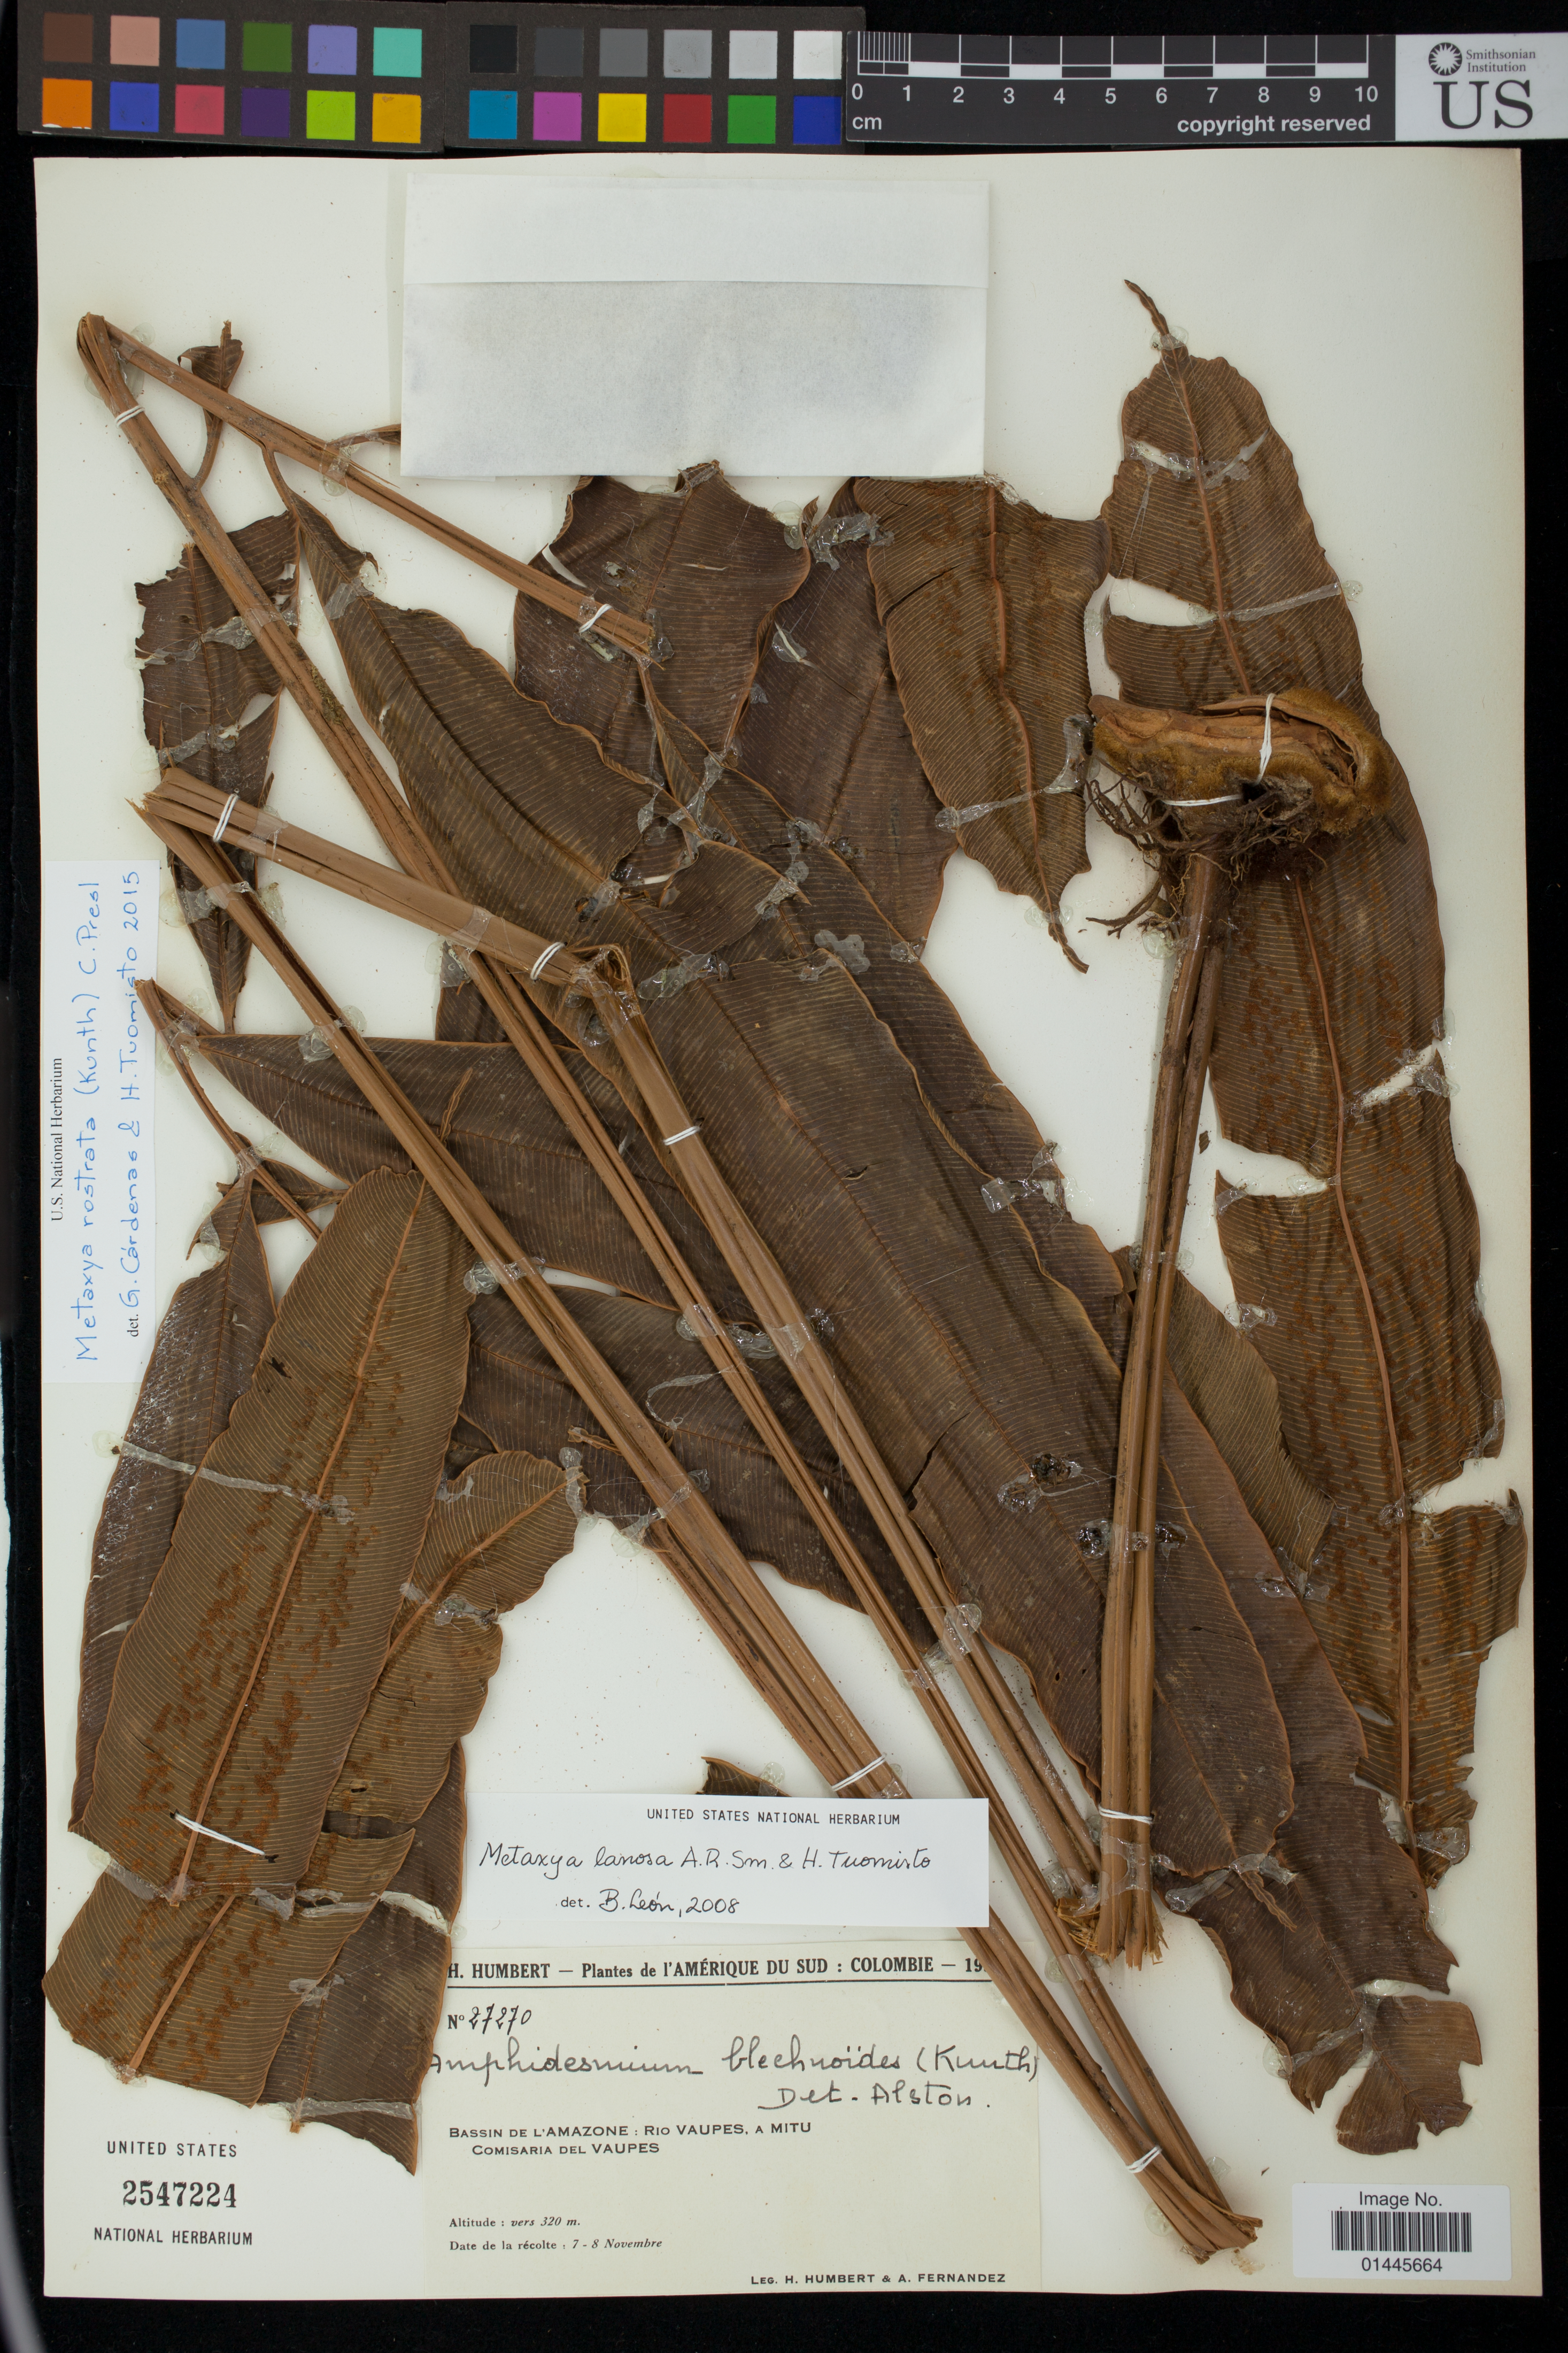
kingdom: Plantae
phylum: Tracheophyta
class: Polypodiopsida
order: Cyatheales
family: Metaxyaceae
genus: Metaxya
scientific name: Metaxya rostrata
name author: (Kunth) C. Presl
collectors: H. Humbert & Á. Fernández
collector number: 27270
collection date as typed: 07 Nov 1952 to 08 Nov 1952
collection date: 1952-11-07/1952-11-08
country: Colombia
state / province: Vaupés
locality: Basin of Amazon; Rio Vaupes, Mitu; between the River and Cerro of Mitu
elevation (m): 320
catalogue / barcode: US 2547224